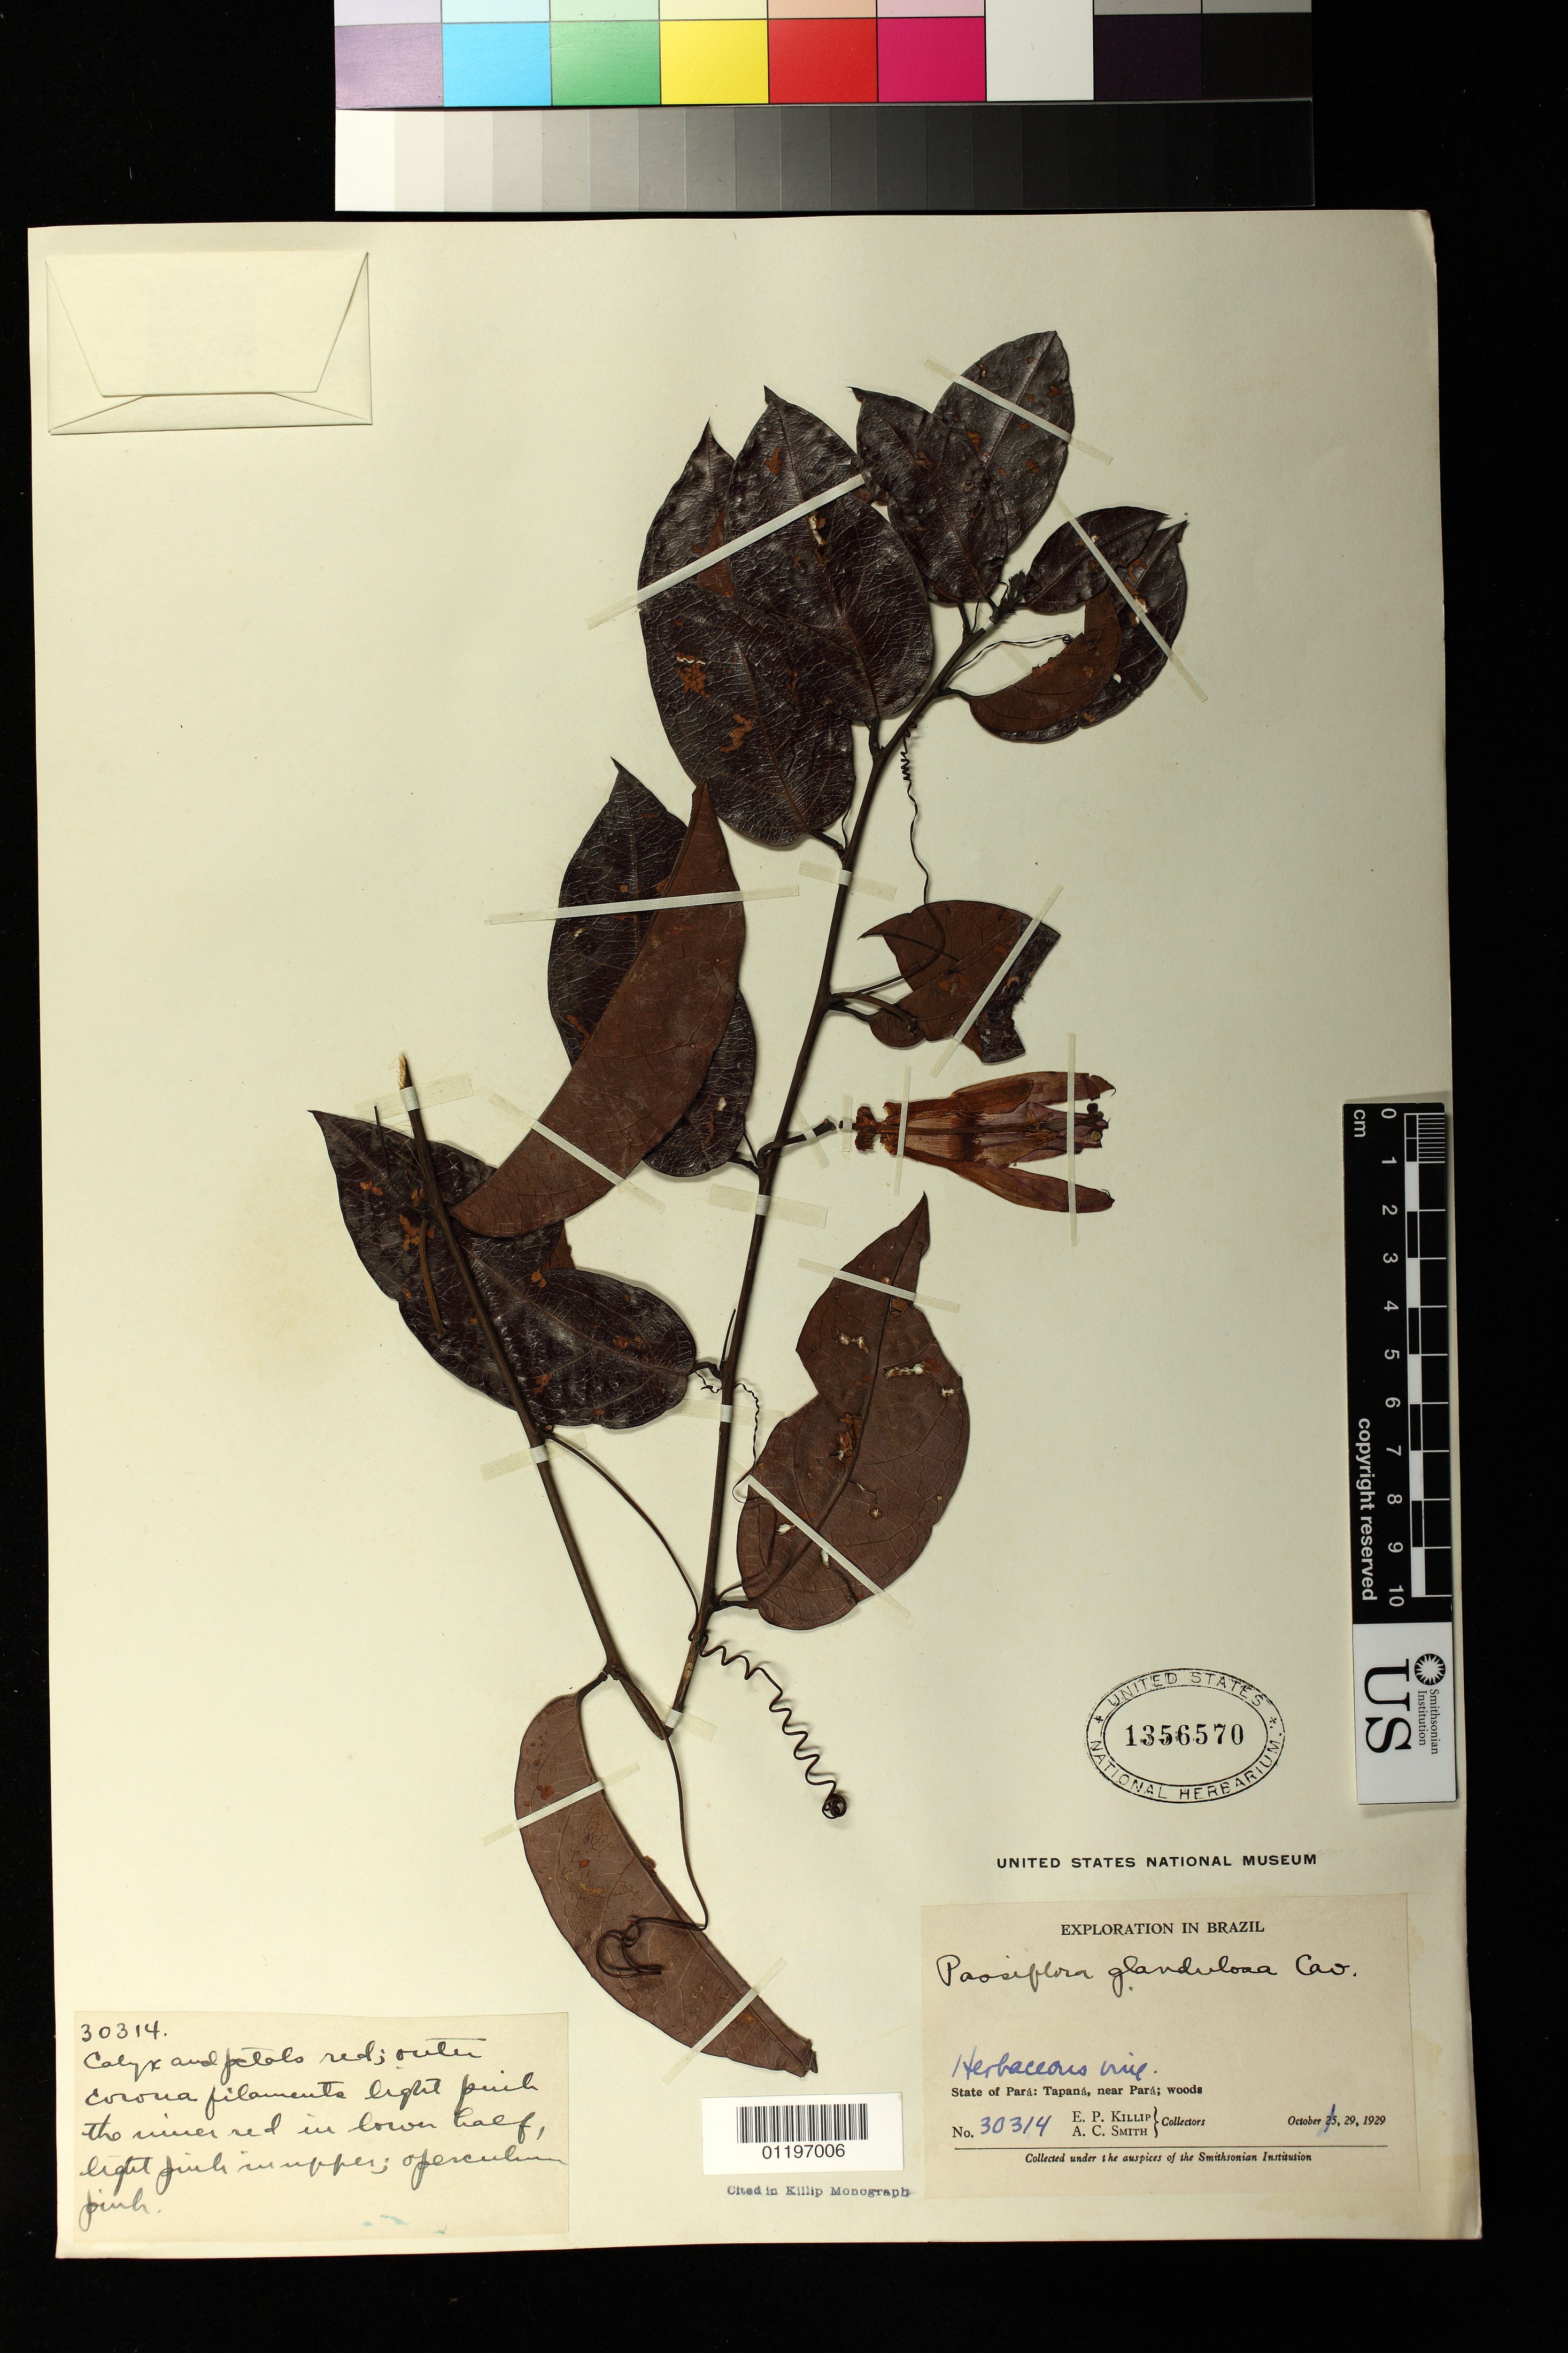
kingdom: Plantae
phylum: Tracheophyta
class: Magnoliopsida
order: Malpighiales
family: Passifloraceae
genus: Passiflora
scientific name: Passiflora glandulosa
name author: Cav.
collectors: E. P. Killip & A. C. Smith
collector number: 30314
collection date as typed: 29 Oct 1929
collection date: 1929-10-29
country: Brazil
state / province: Pará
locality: State of Pará: Tapana, near Pará; woods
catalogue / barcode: US 1356570